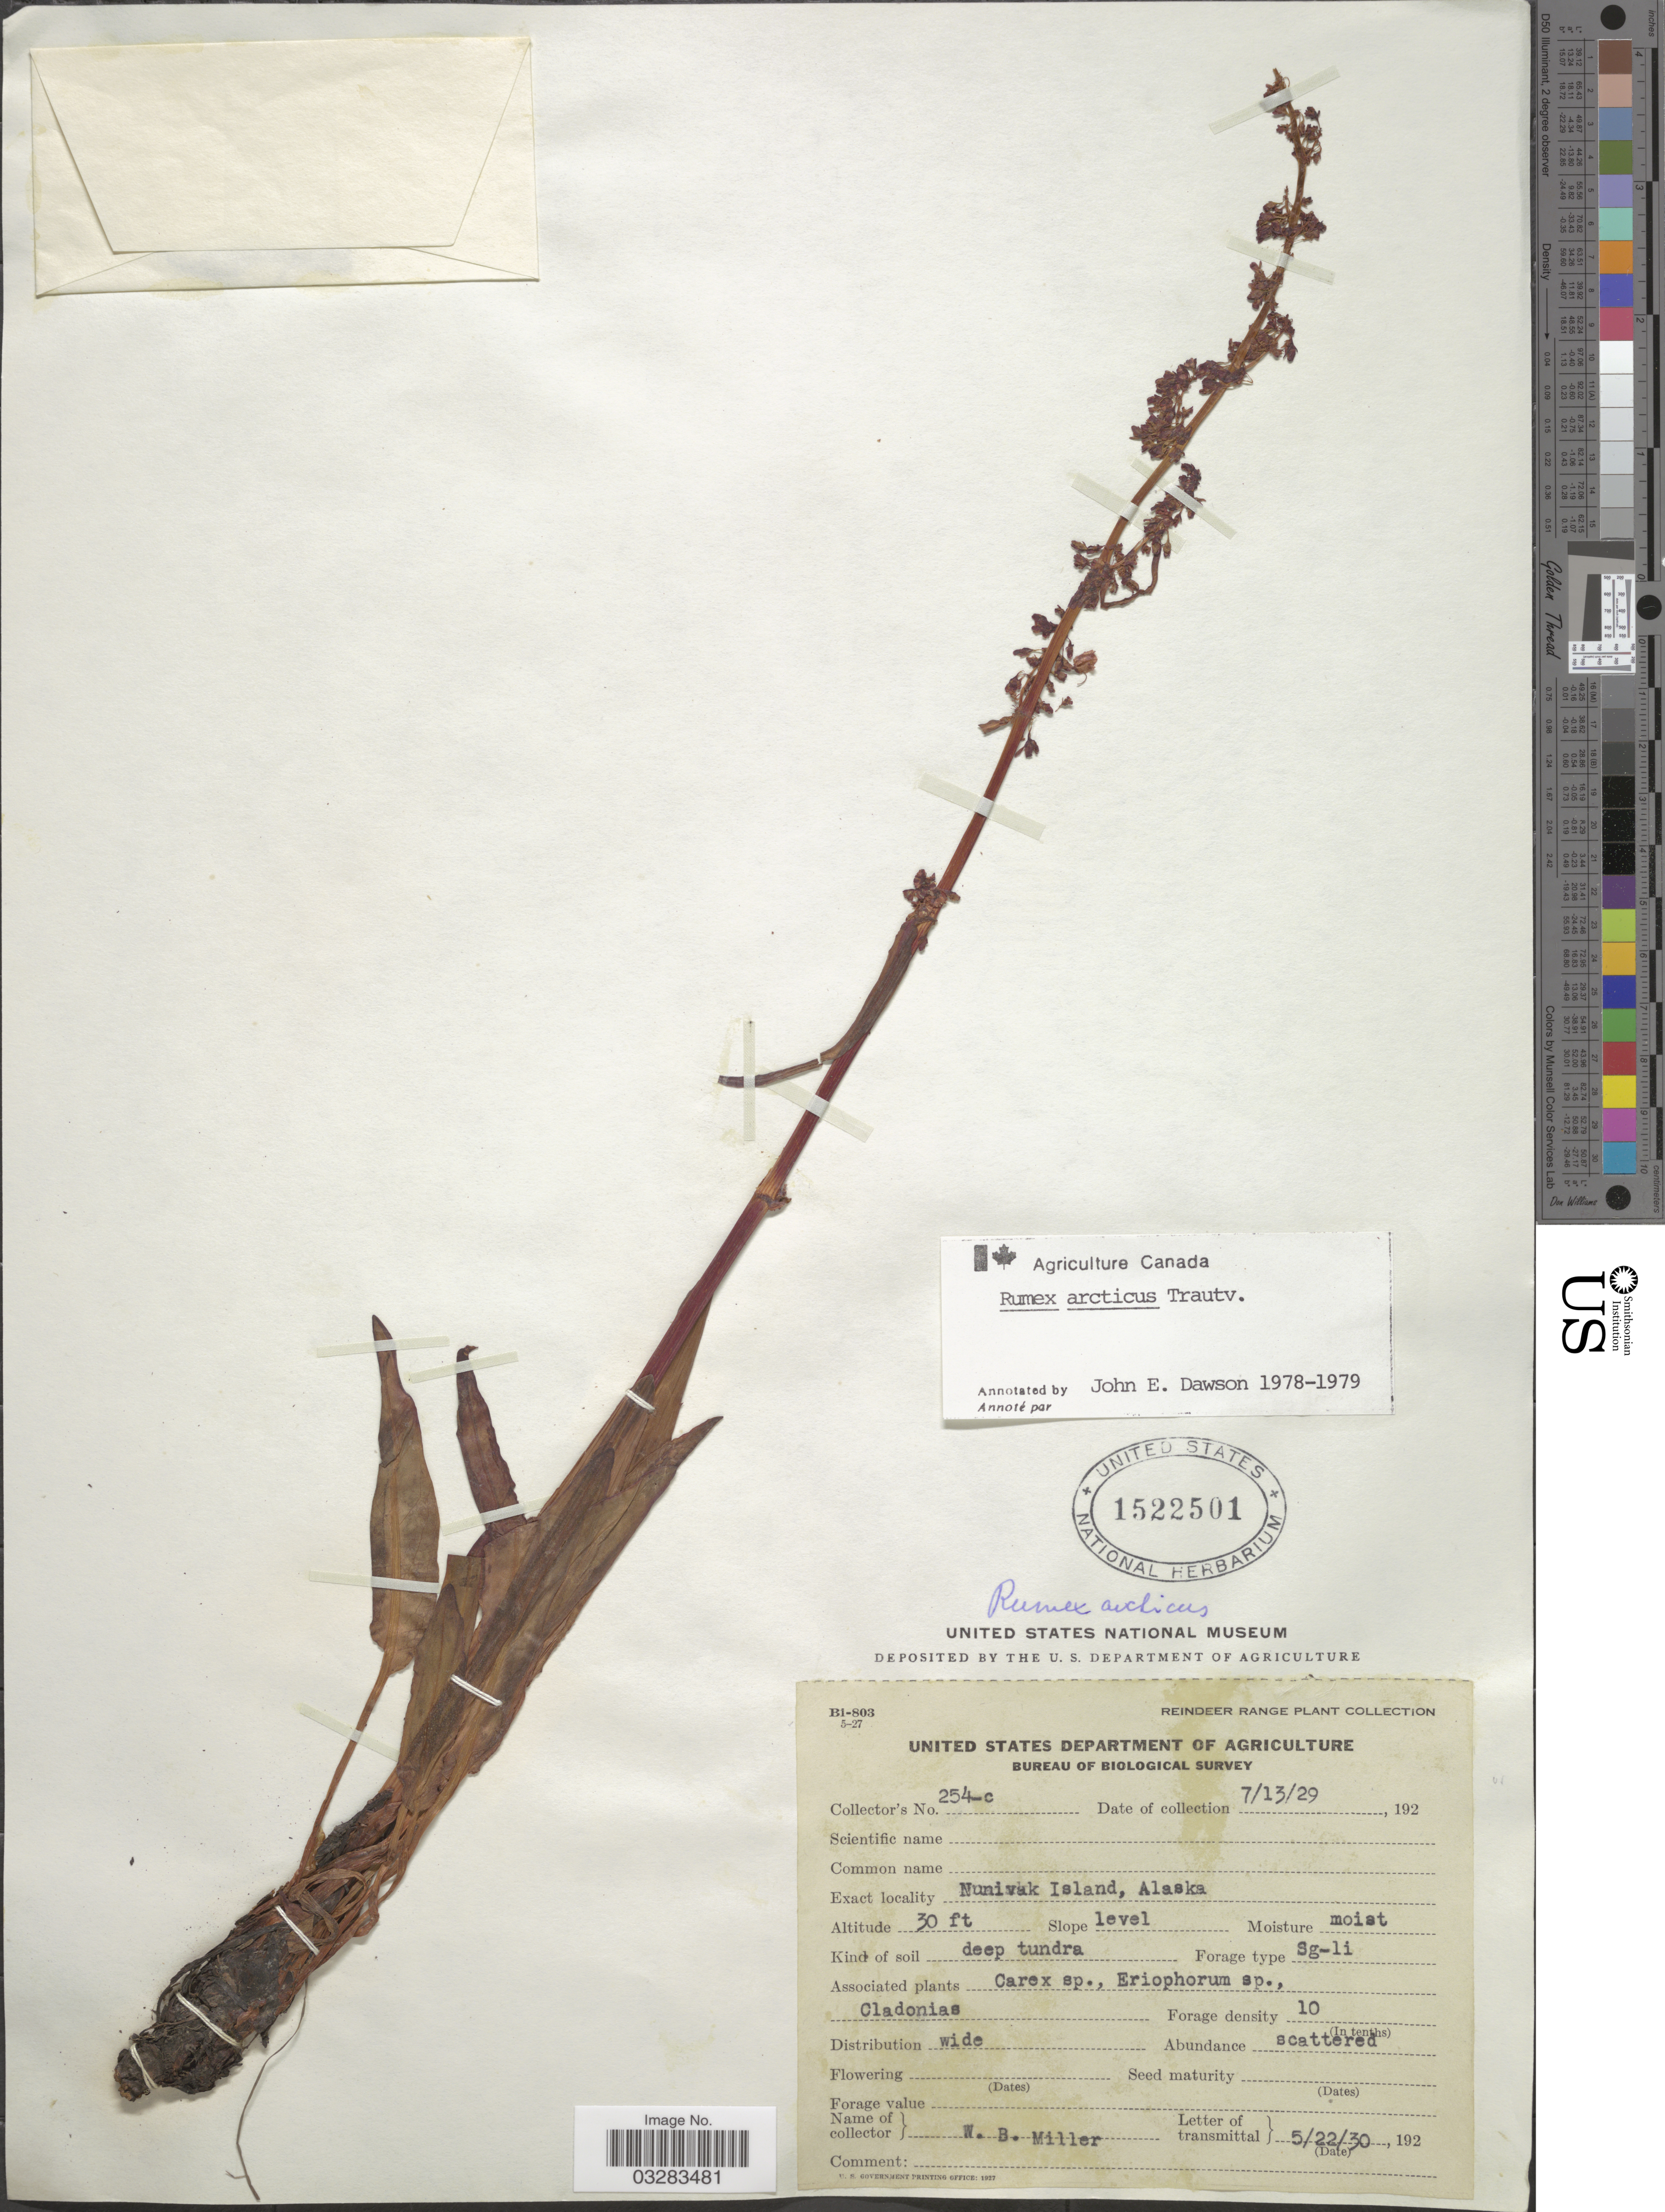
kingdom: Plantae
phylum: Tracheophyta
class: Magnoliopsida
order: Caryophyllales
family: Polygonaceae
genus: Rumex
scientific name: Rumex arcticus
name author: Trautv.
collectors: W. Miller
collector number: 254-c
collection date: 1929-07-13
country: United States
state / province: Alaska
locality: Nunivak Island.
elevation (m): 9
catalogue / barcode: US 1522501